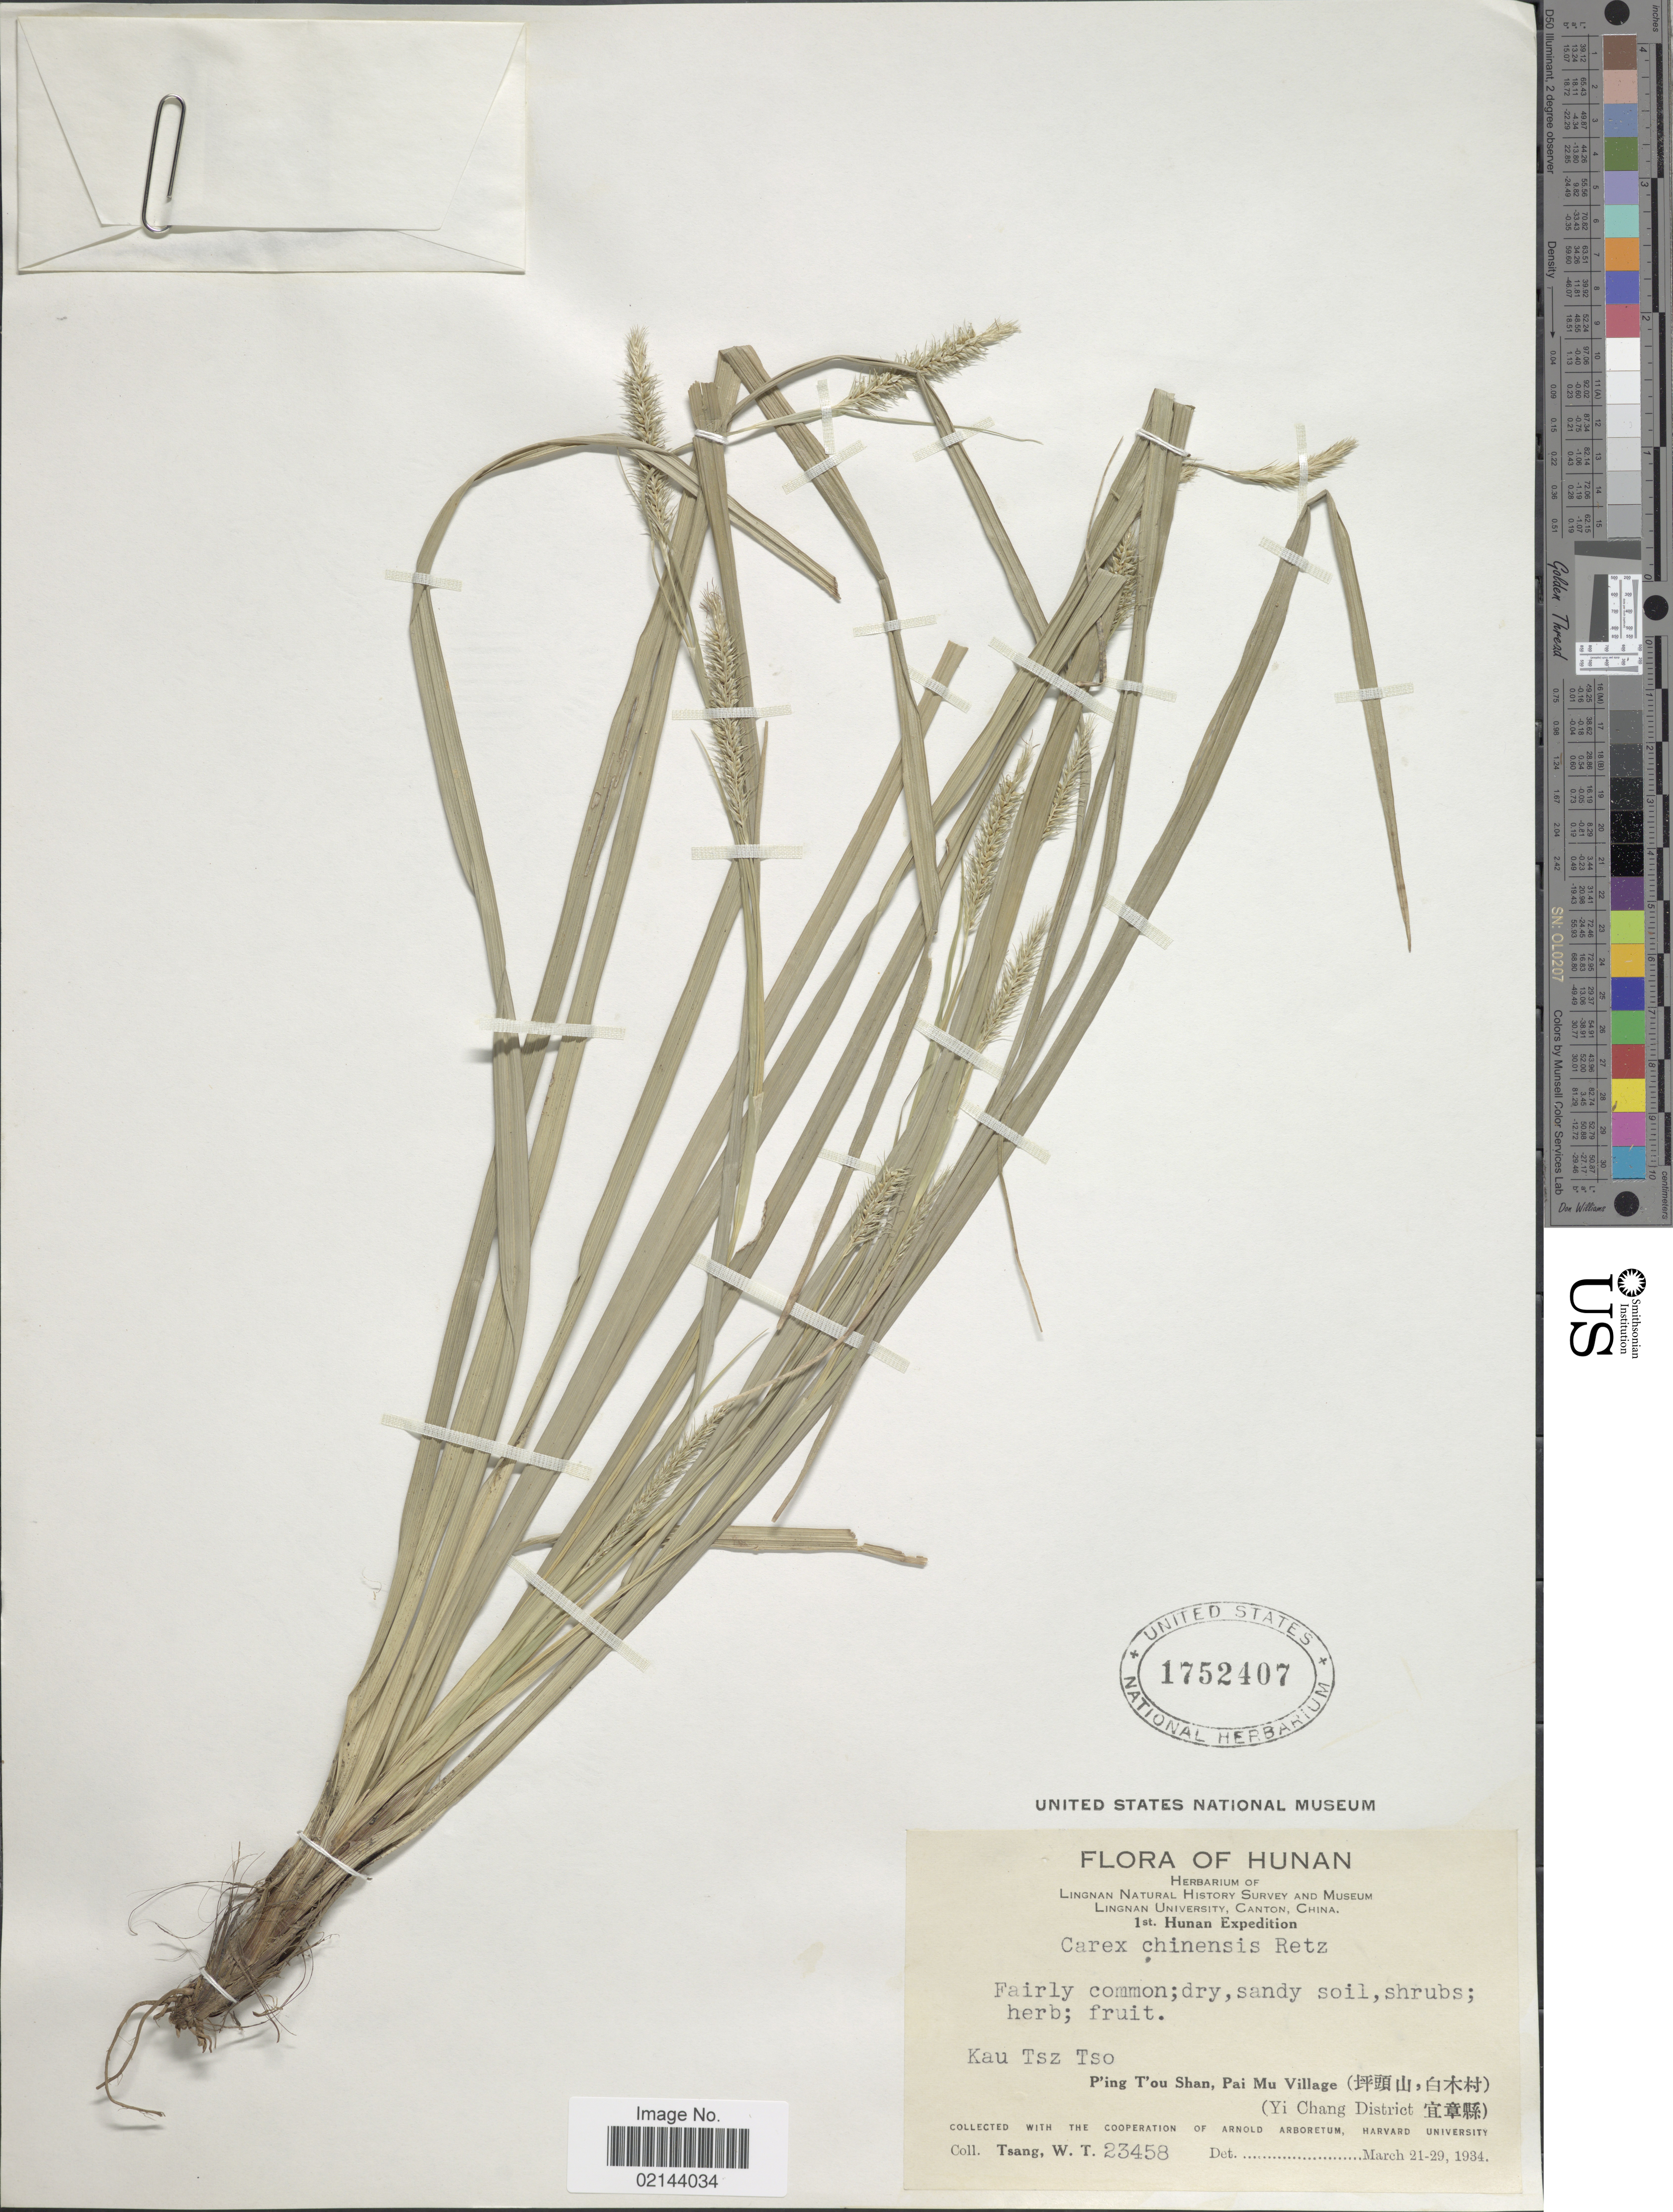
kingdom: Plantae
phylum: Tracheophyta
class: Liliopsida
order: Poales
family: Cyperaceae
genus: Carex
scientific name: Carex chinensis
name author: Retz.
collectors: W. T. Tsang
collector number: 23458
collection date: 1934-03-21/1934-03-29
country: China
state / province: Hunan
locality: Kau Tsz Tso, P'ing T'ou Shan, Pai Mu Village (Yi Chang District)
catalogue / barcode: US 1752407